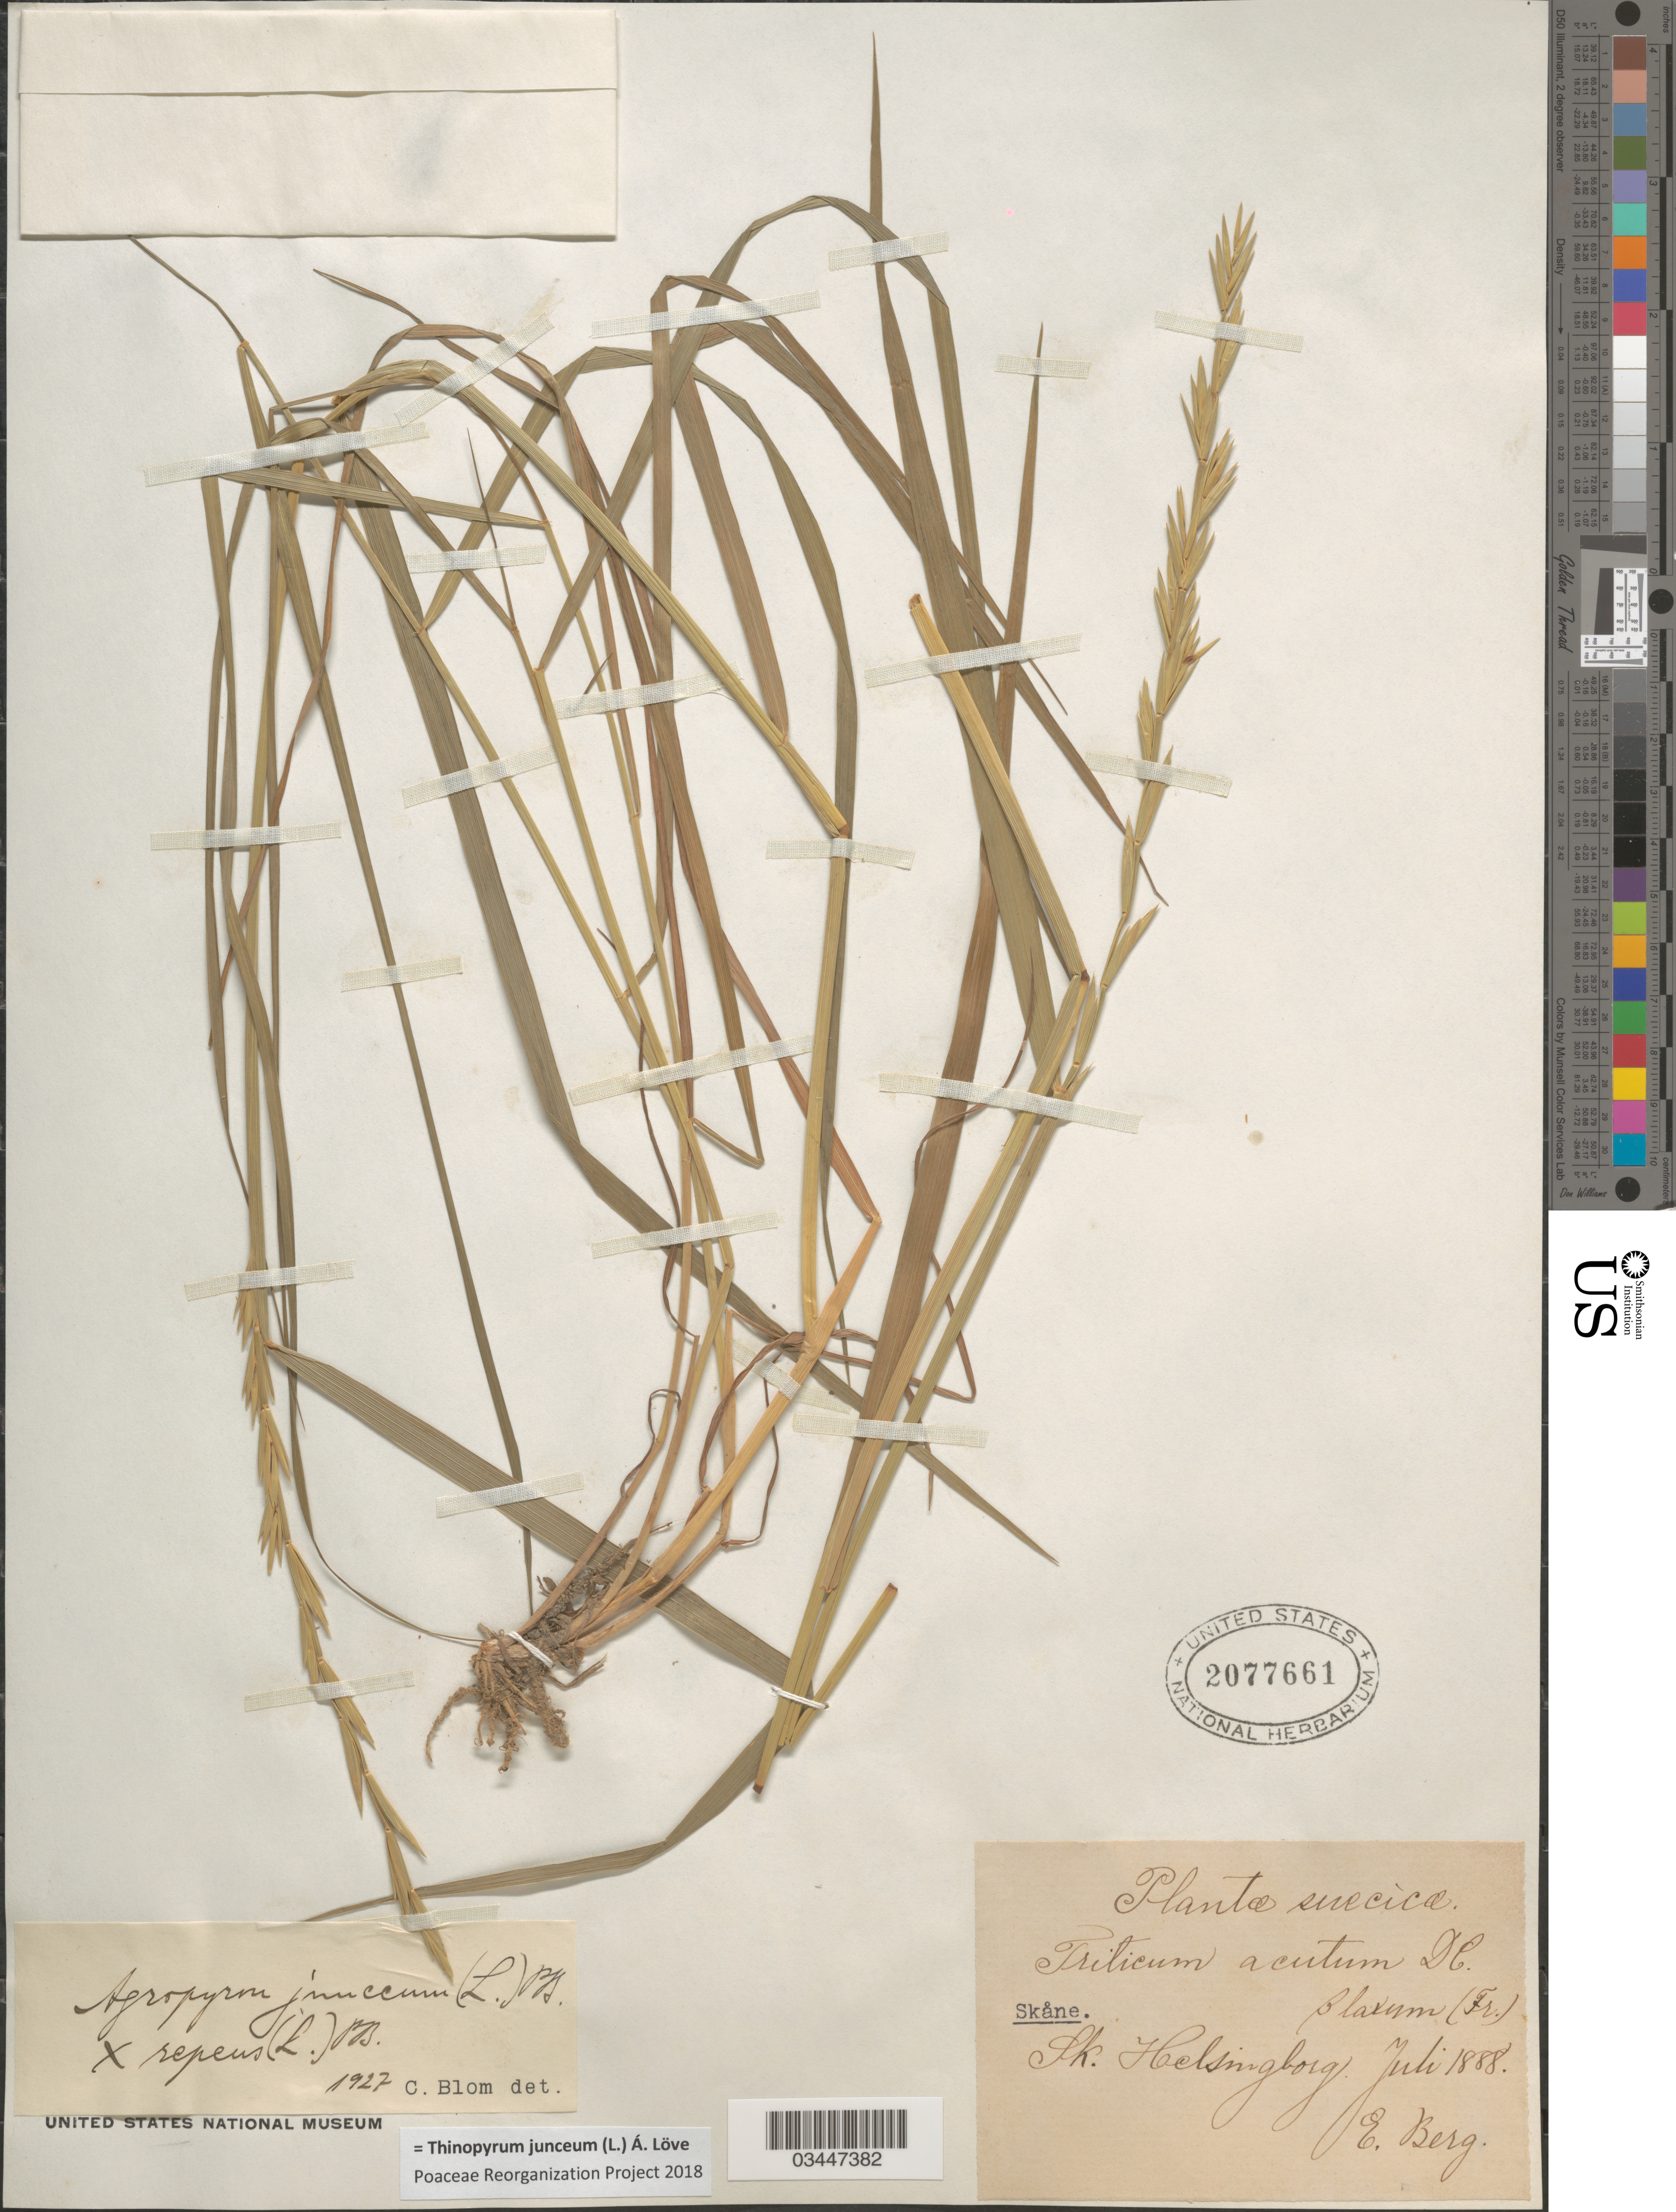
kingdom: Plantae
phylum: Tracheophyta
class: Liliopsida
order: Poales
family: Poaceae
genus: Thinopyrum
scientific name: Thinopyrum junceum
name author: (L.) Á. Löve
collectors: E. von Berg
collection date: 1888-07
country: Sweden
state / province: Skåne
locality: Suecica. Sk. Helsingborg.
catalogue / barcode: US 2077661